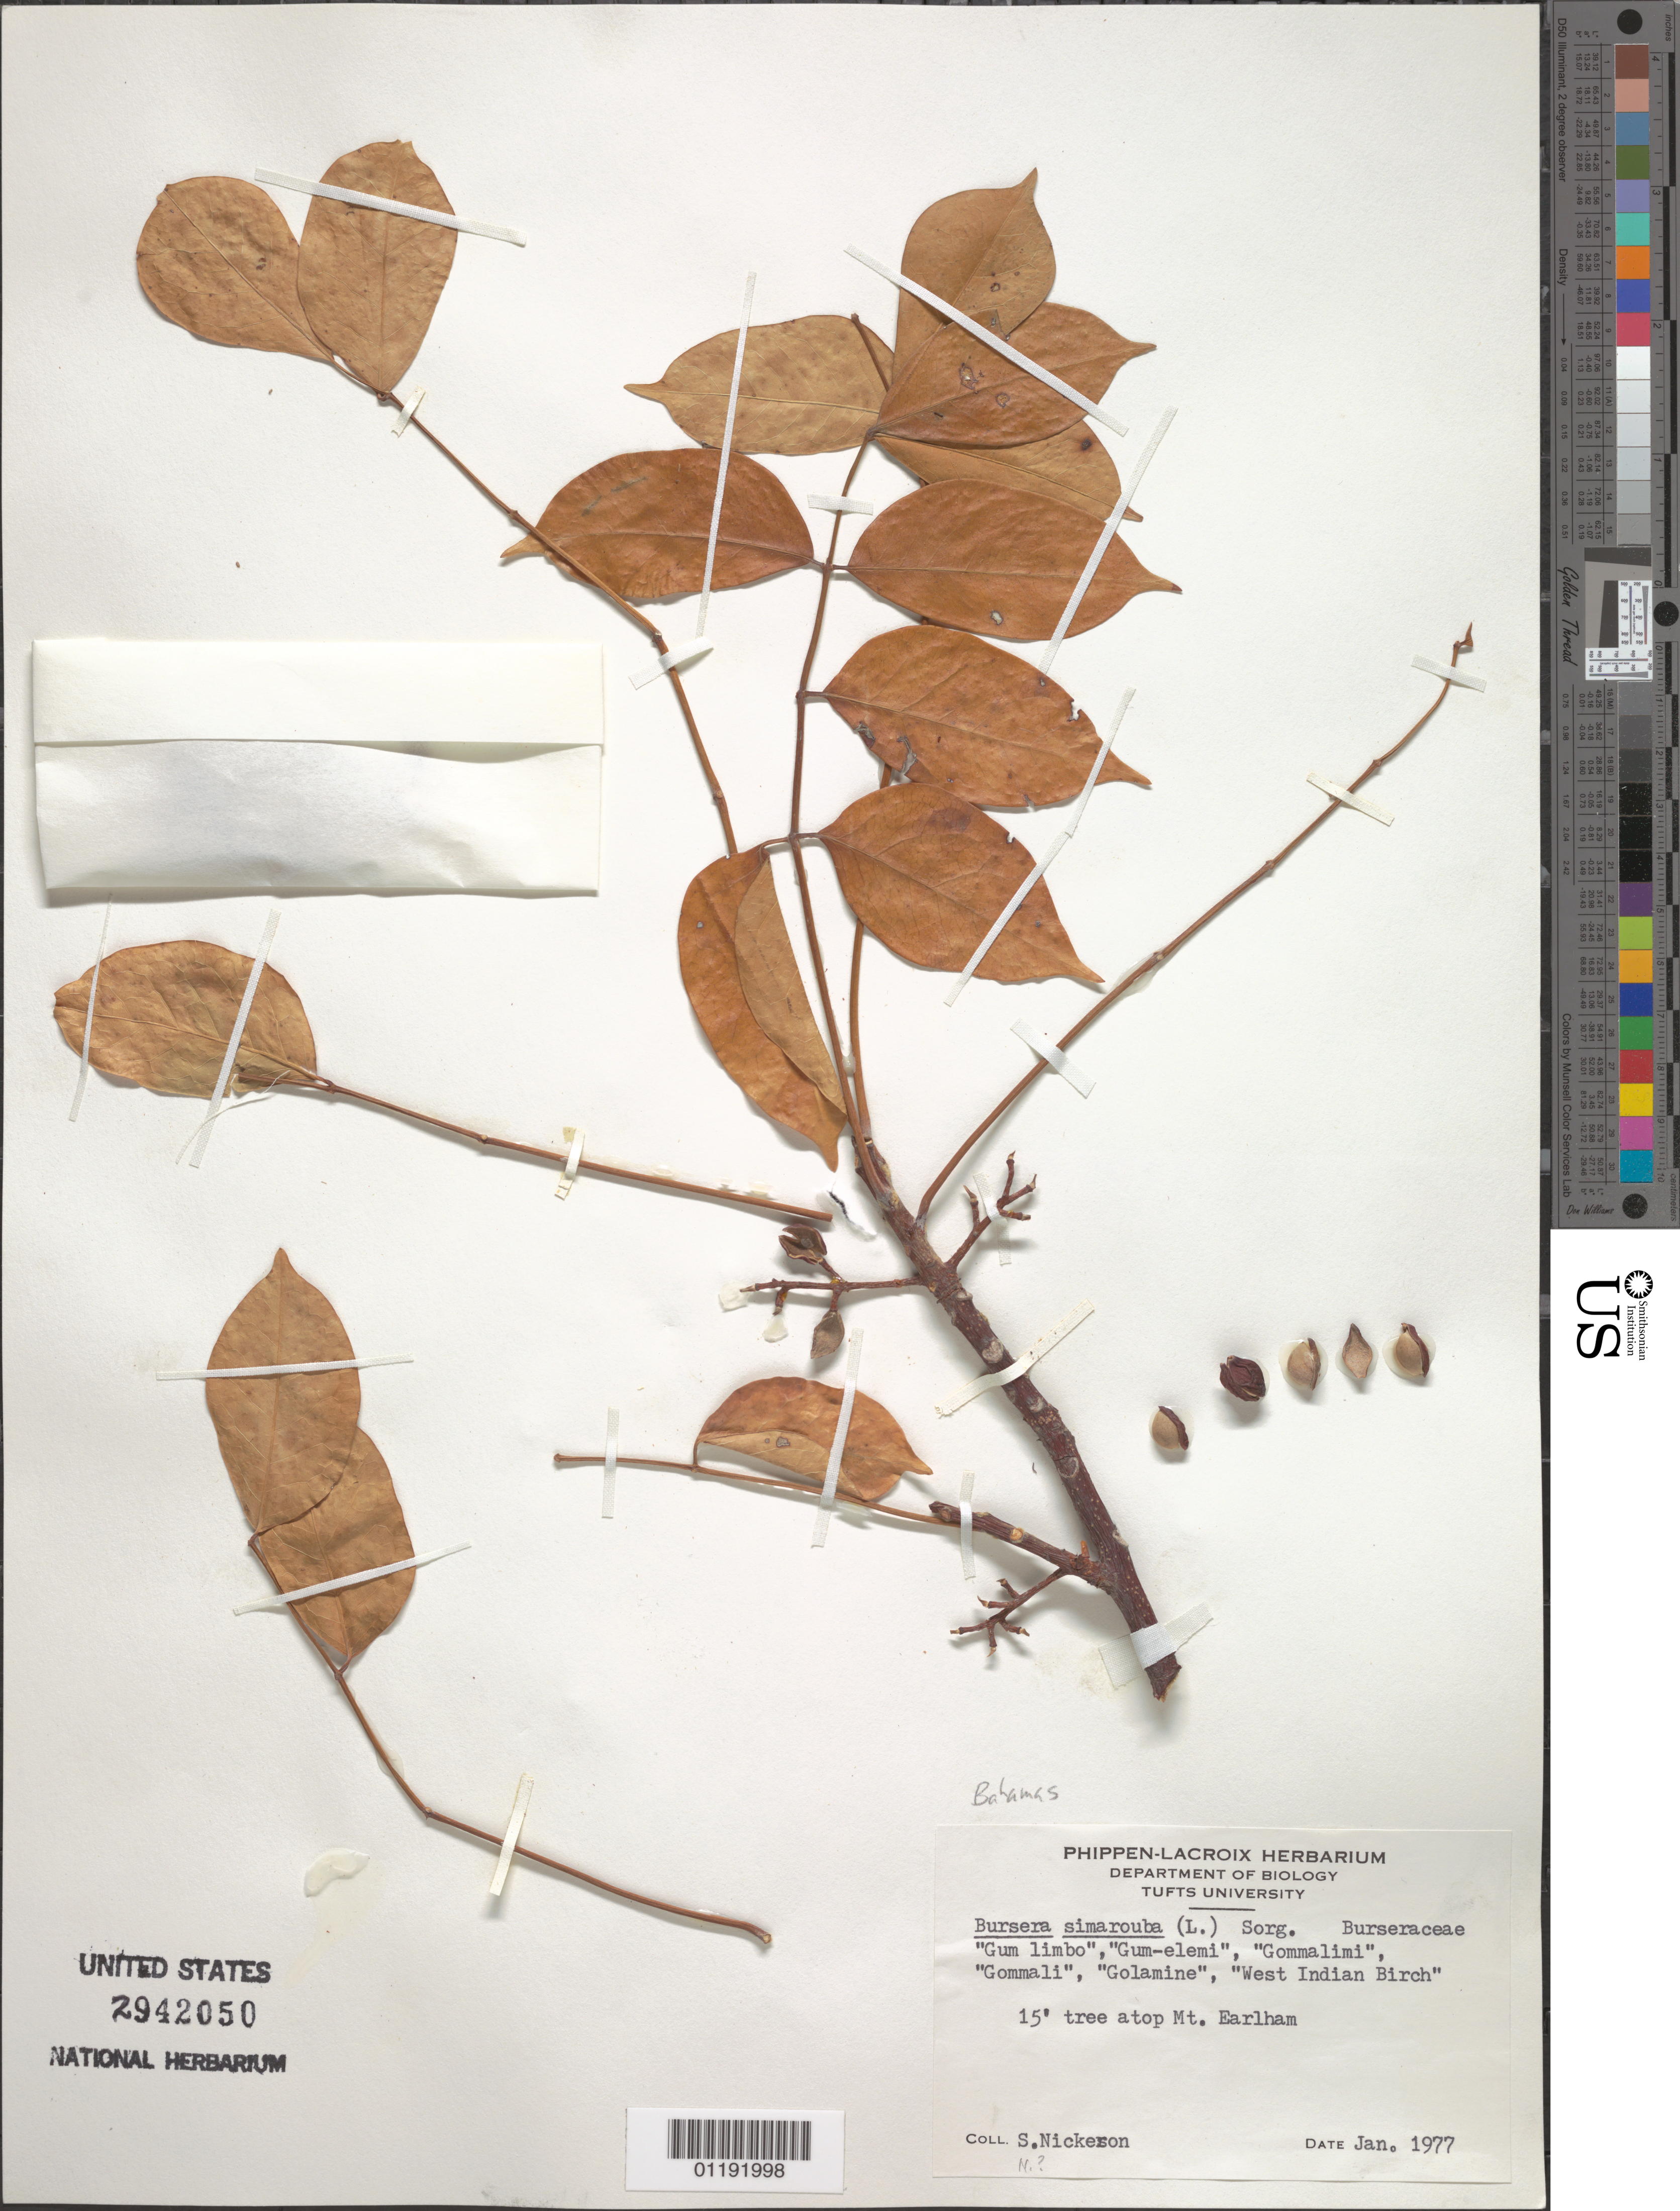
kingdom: Plantae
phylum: Tracheophyta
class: Magnoliopsida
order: Sapindales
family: Burseraceae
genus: Bursera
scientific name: Bursera simaruba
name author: (L.) Sarg.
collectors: S. Nickerson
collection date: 1977-01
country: Bahamas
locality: atop Mt. Earlham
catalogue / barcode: US 2942050